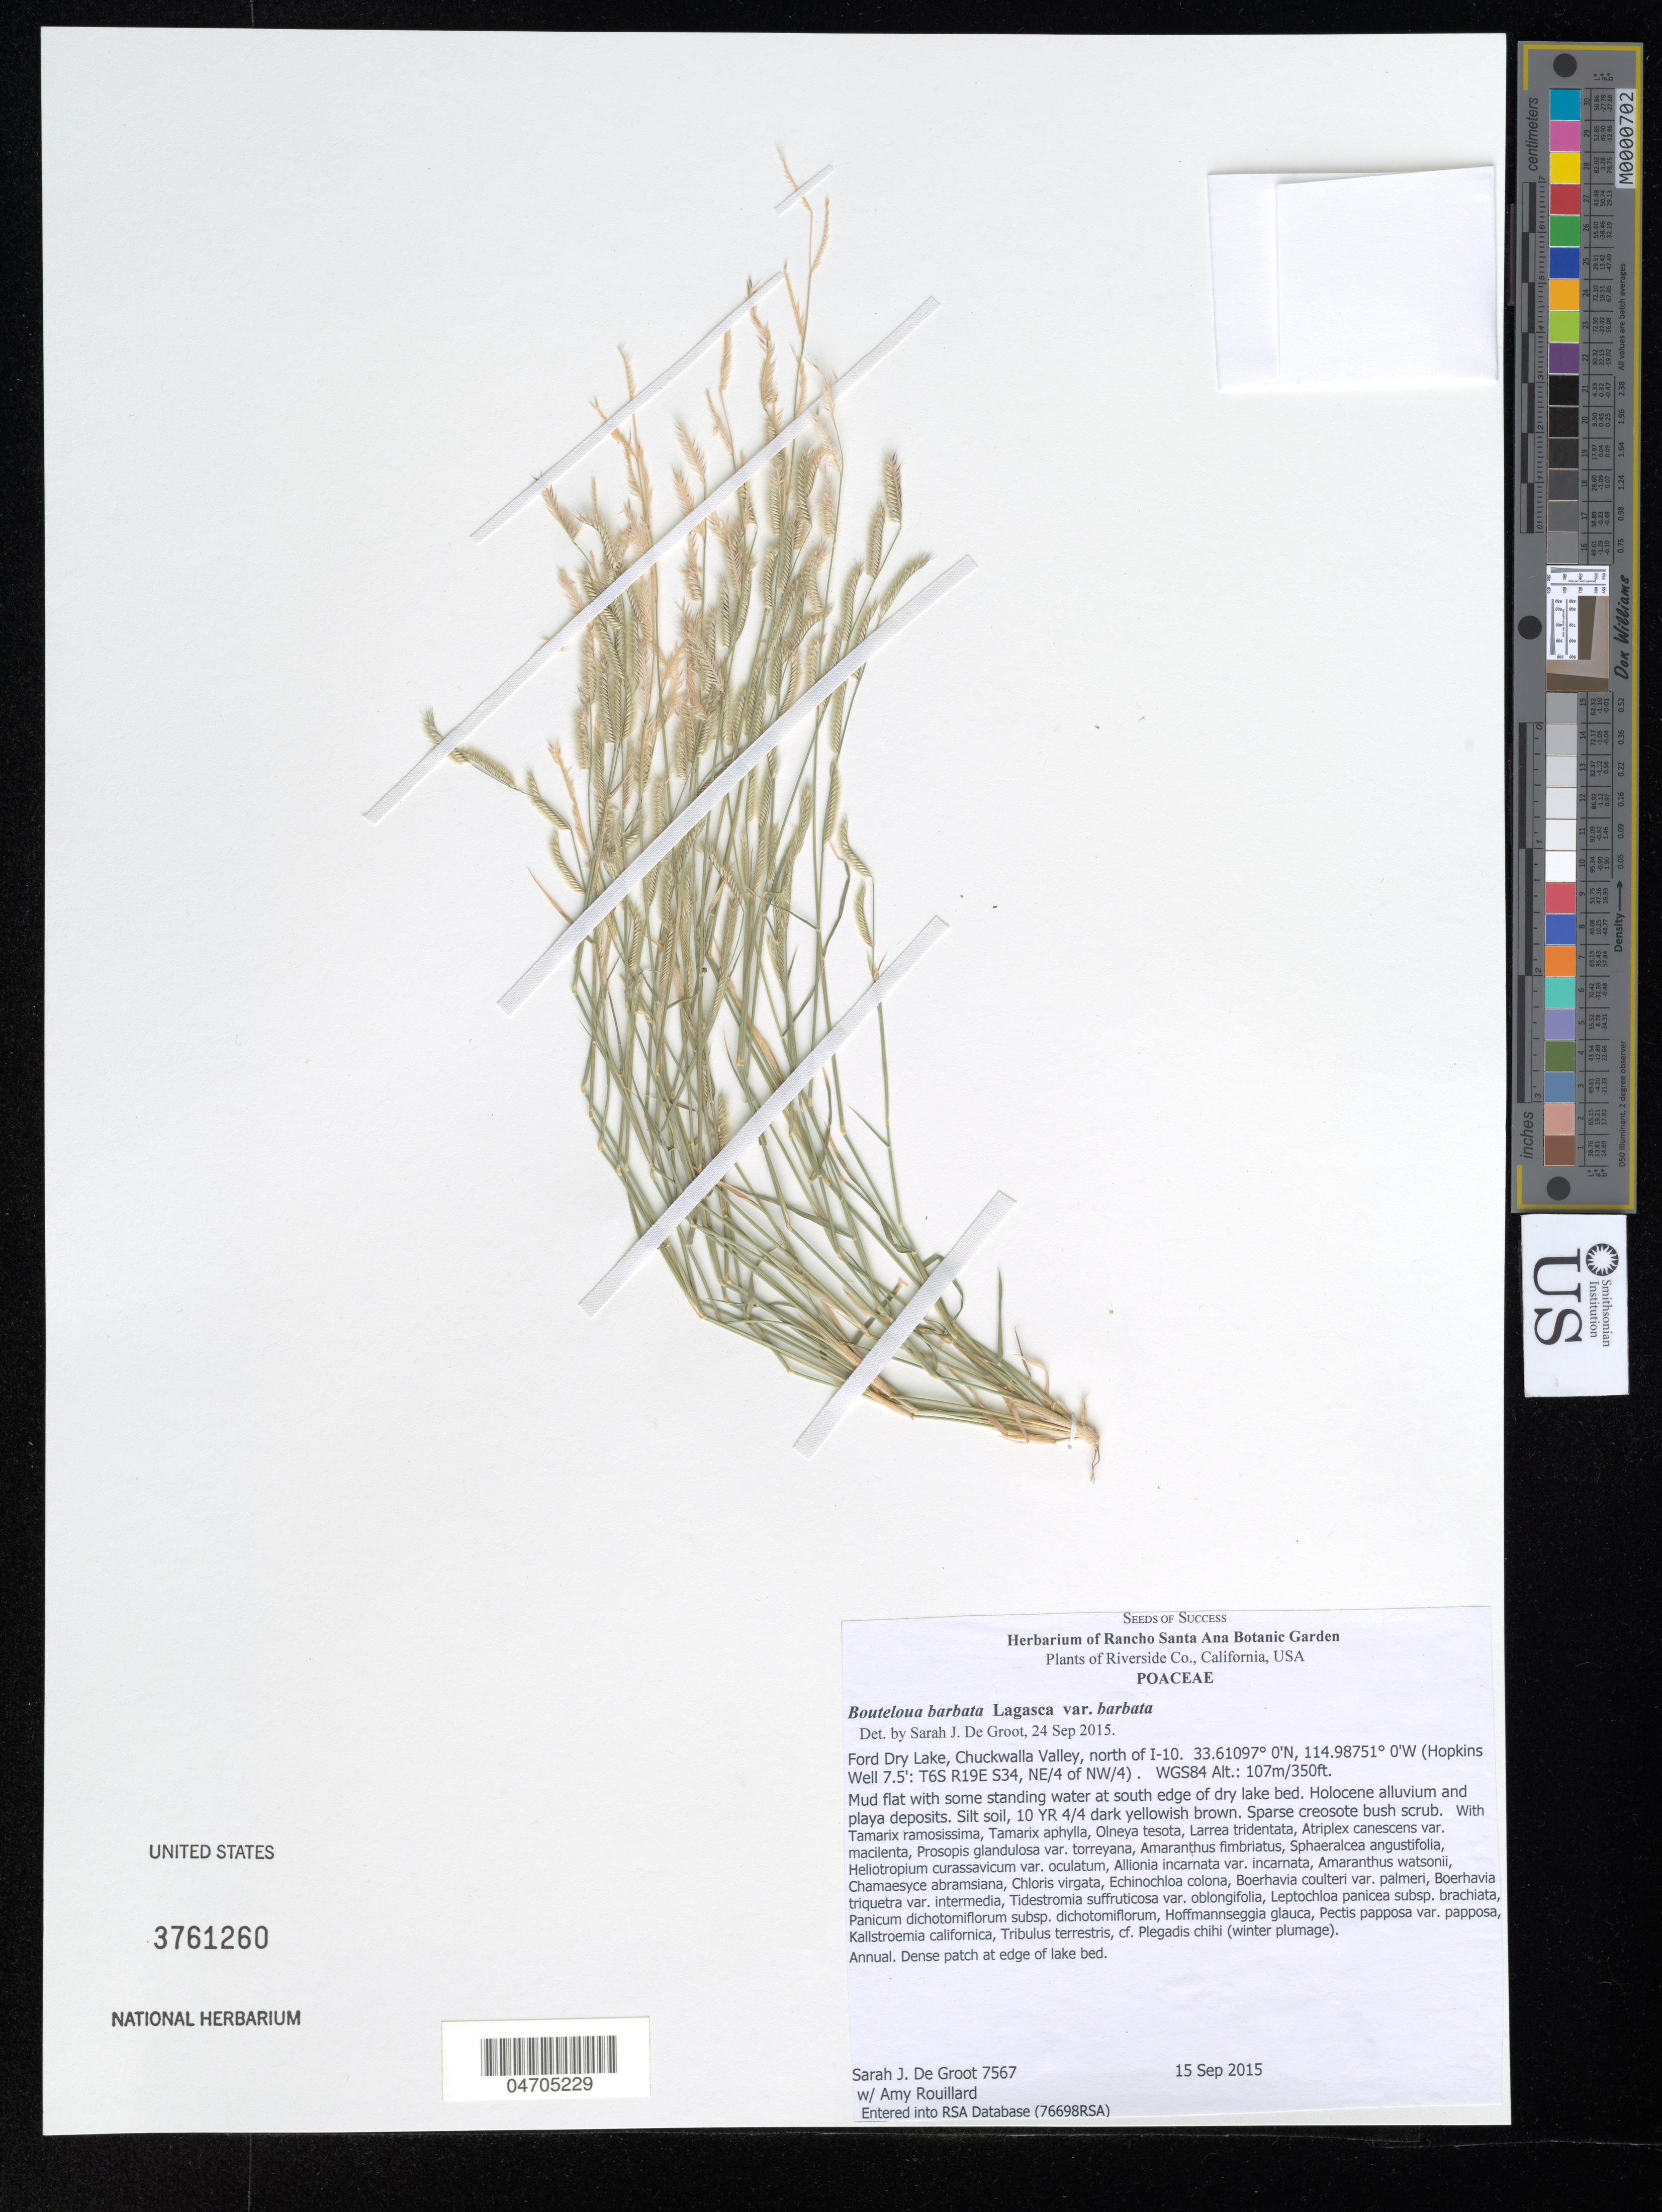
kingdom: Plantae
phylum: Tracheophyta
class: Liliopsida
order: Poales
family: Poaceae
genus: Bouteloua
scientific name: Bouteloua barbata var. barbata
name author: Lagger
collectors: S. De Groot & A. Rouillard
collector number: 7567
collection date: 2015-09-15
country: United States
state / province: California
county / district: Riverside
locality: Riverside Co. Ford Dry Lake, Chuckwalla Valley, north of I-10. (Hopkins Well 7.5': T6S R19E S34, NE/4 of NW/4).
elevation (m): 107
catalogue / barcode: US 3761260